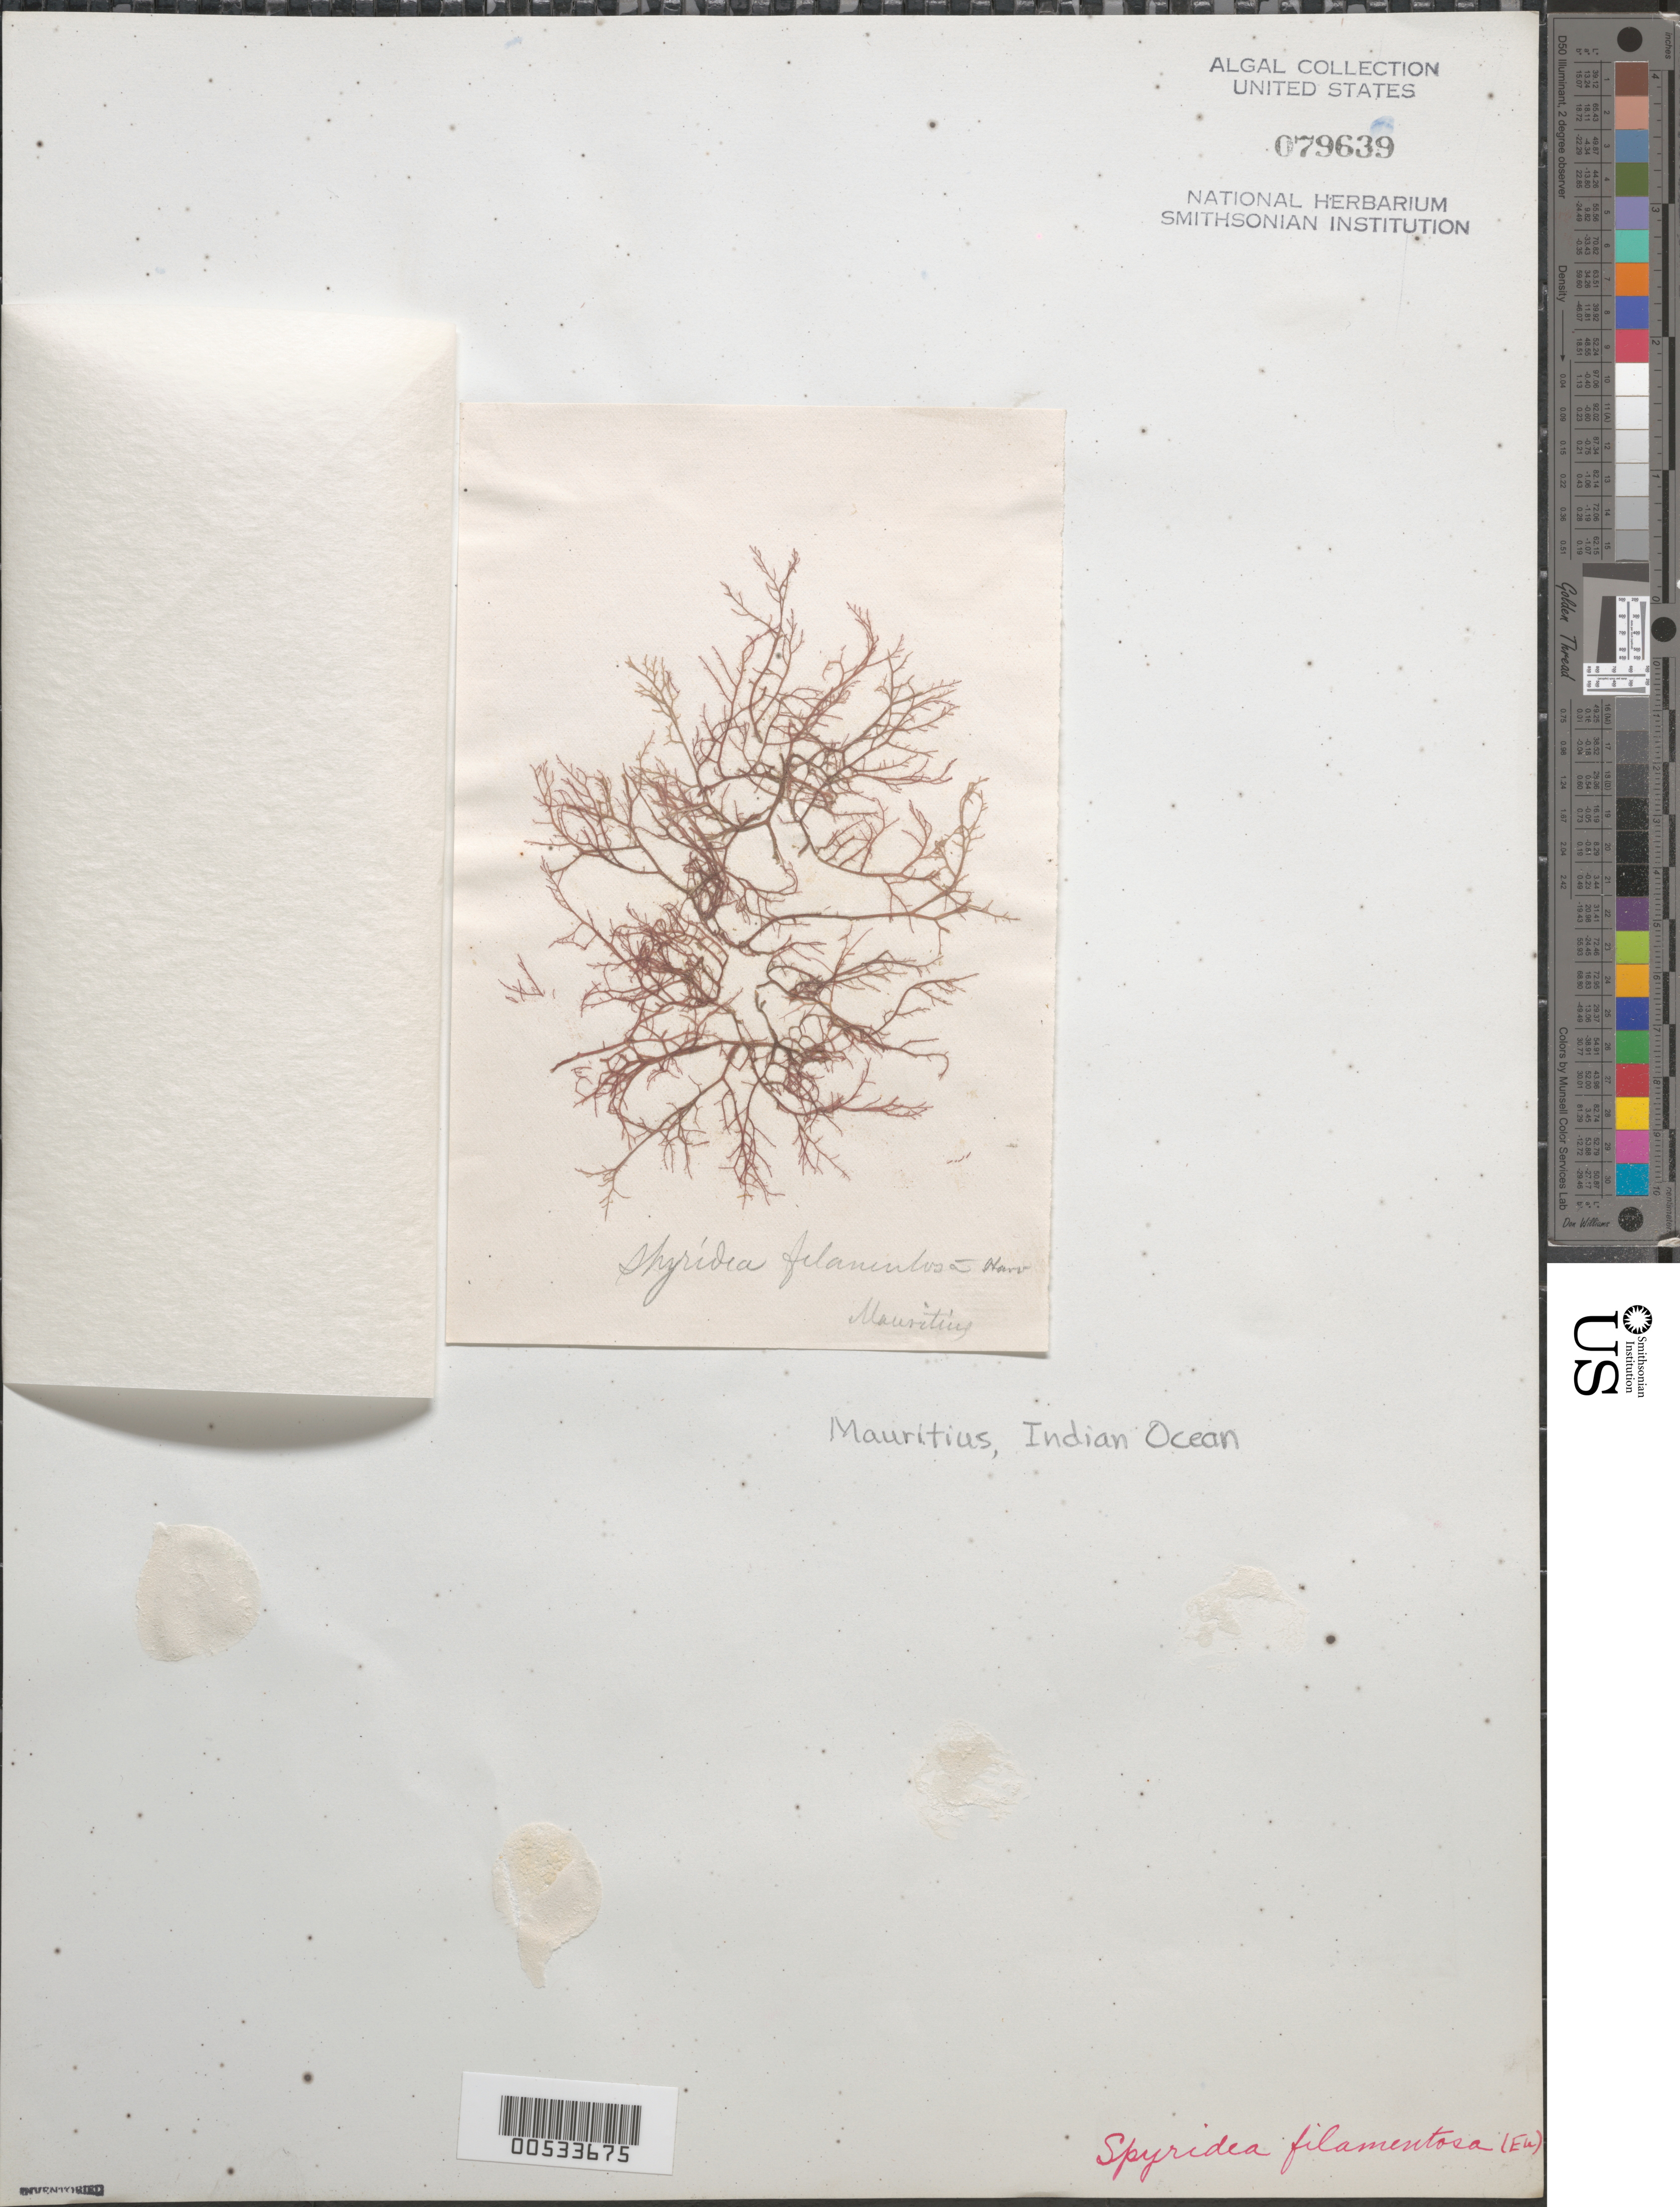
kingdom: Plantae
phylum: Rhodophyta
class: Florideophyceae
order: Ceramiales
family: Spyridiaceae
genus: Spyridia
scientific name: Spyridia filamentosa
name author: (Wulfen) Harv.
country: Mauritius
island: Mauritius Island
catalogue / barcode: US 79639